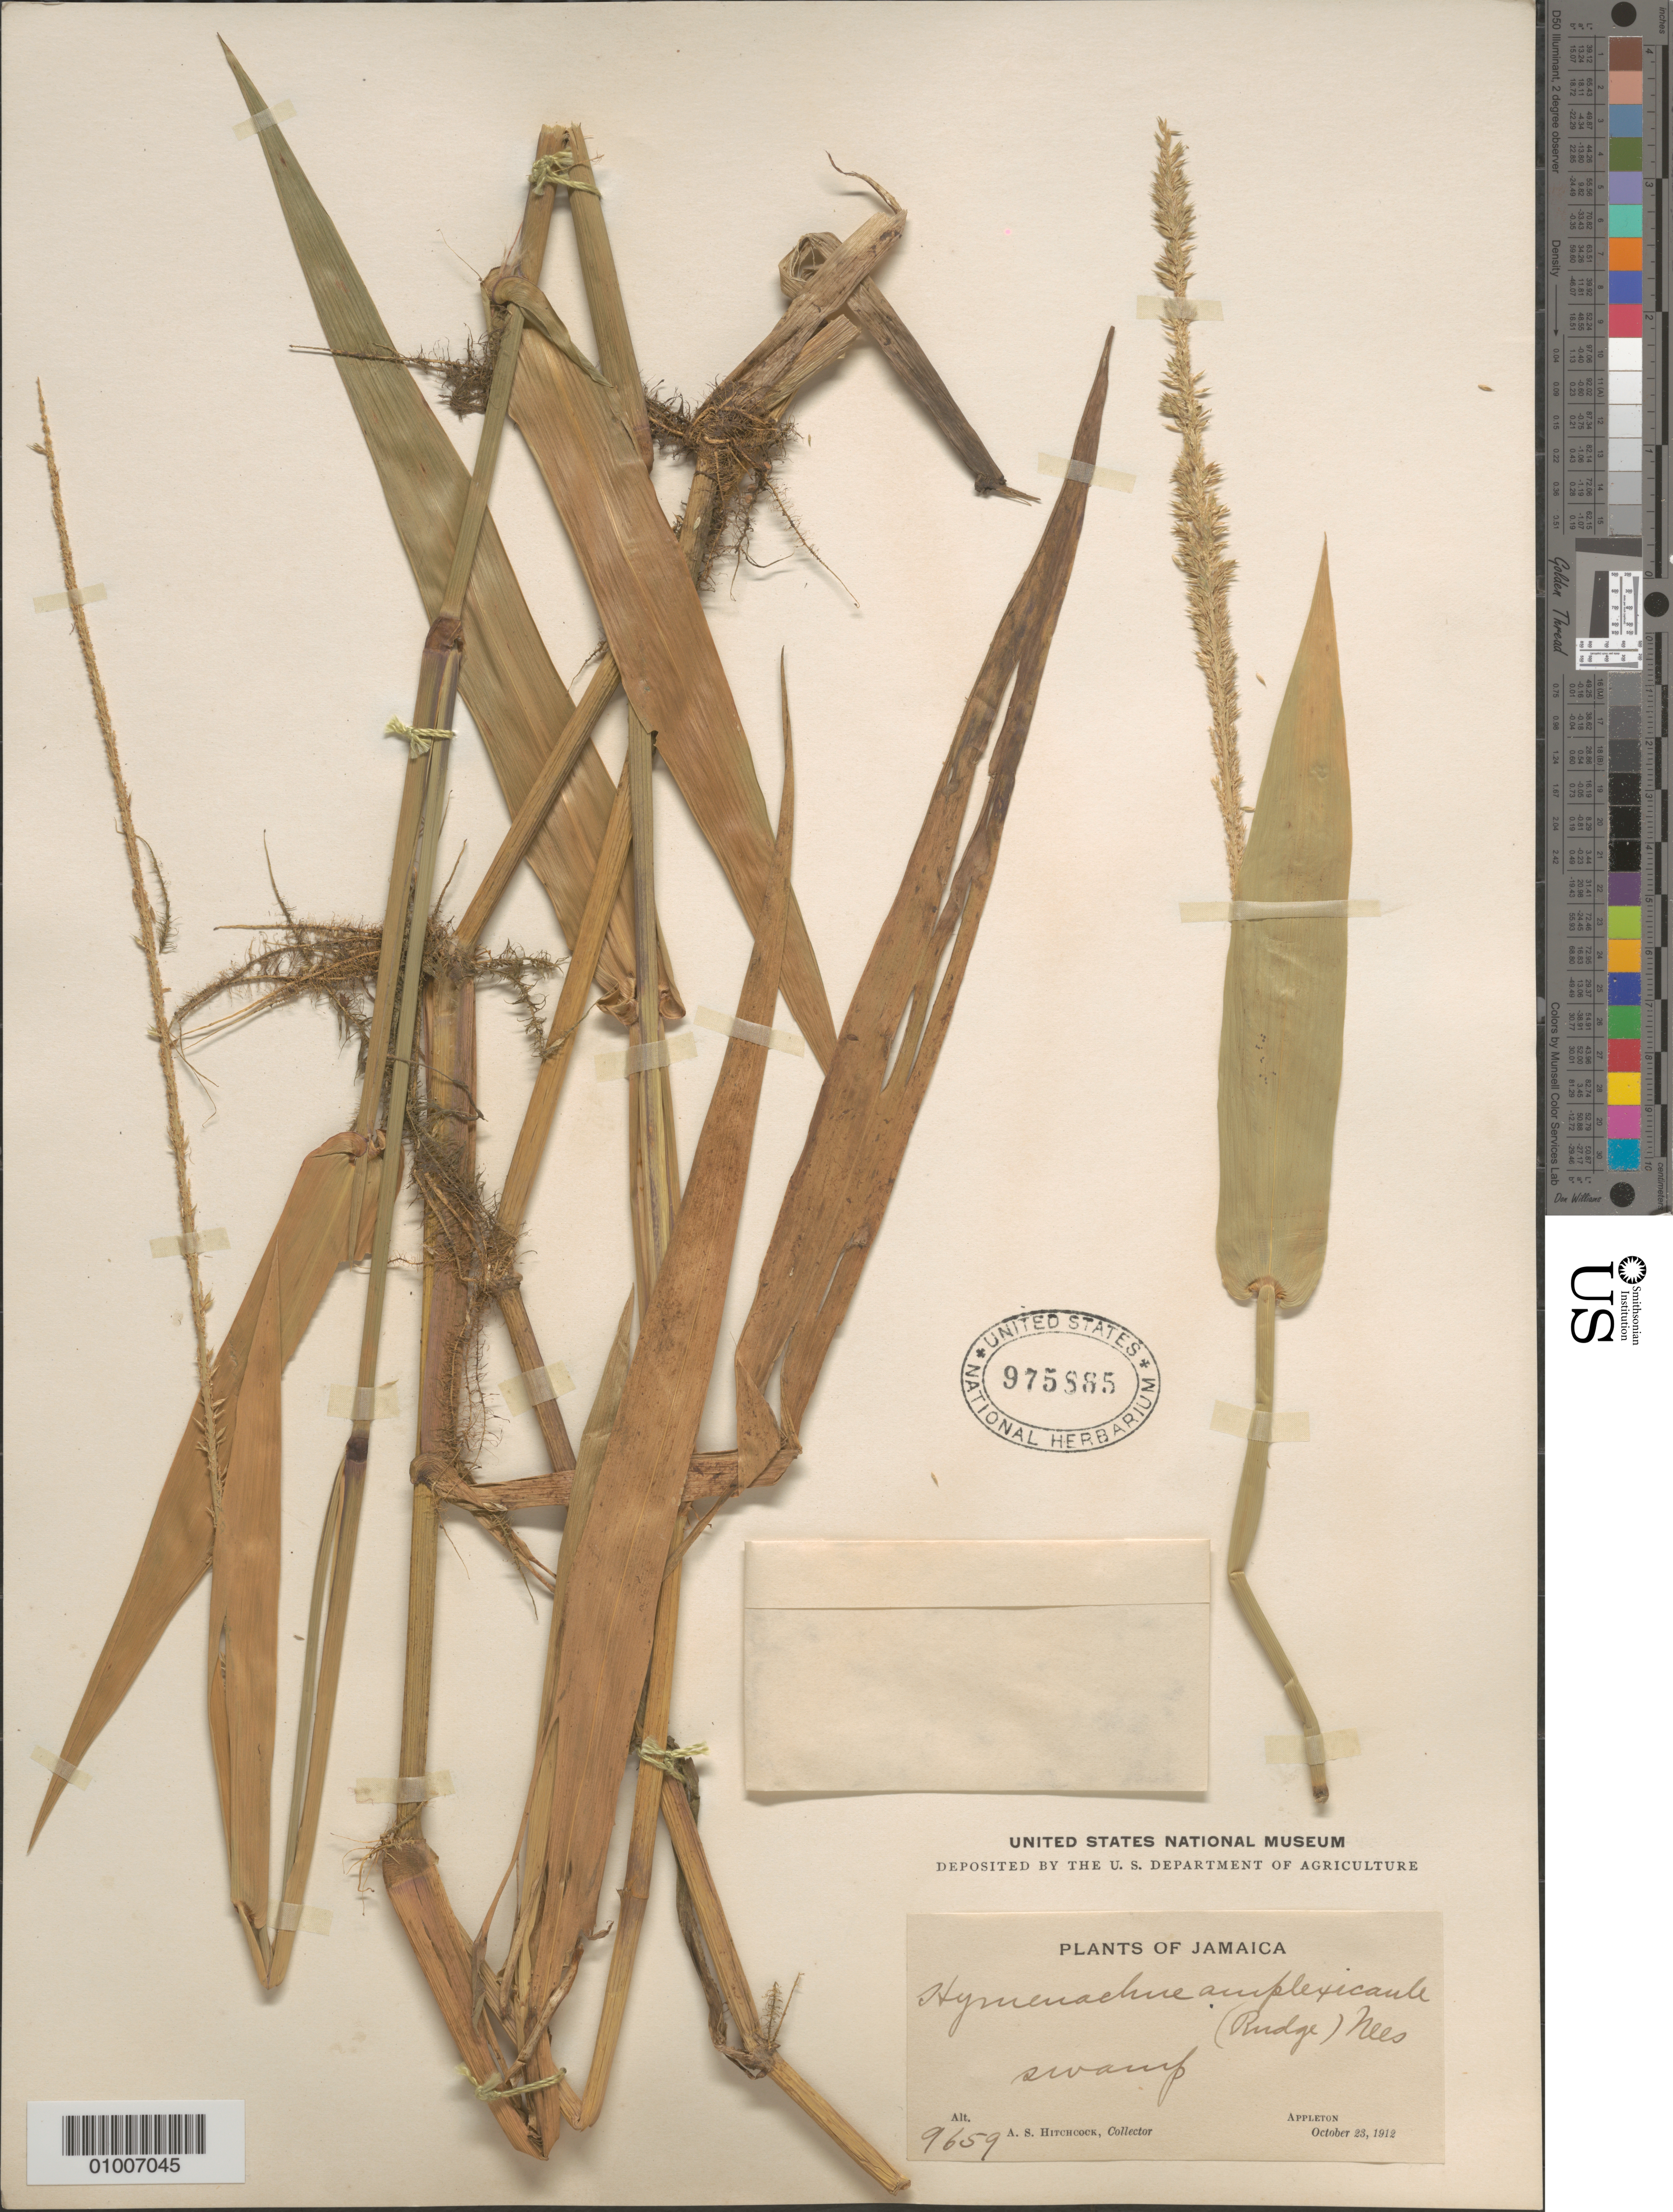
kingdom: Plantae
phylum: Tracheophyta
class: Liliopsida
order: Poales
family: Poaceae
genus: Hymenachne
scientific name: Hymenachne amplexicaulis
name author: (Rudge) Nees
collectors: A. S. Hitchcock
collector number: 9659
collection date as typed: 23 Oct 1912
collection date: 1912-10-23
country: Jamaica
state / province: Trelawny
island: Jamaica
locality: Appleton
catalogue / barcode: US 975885